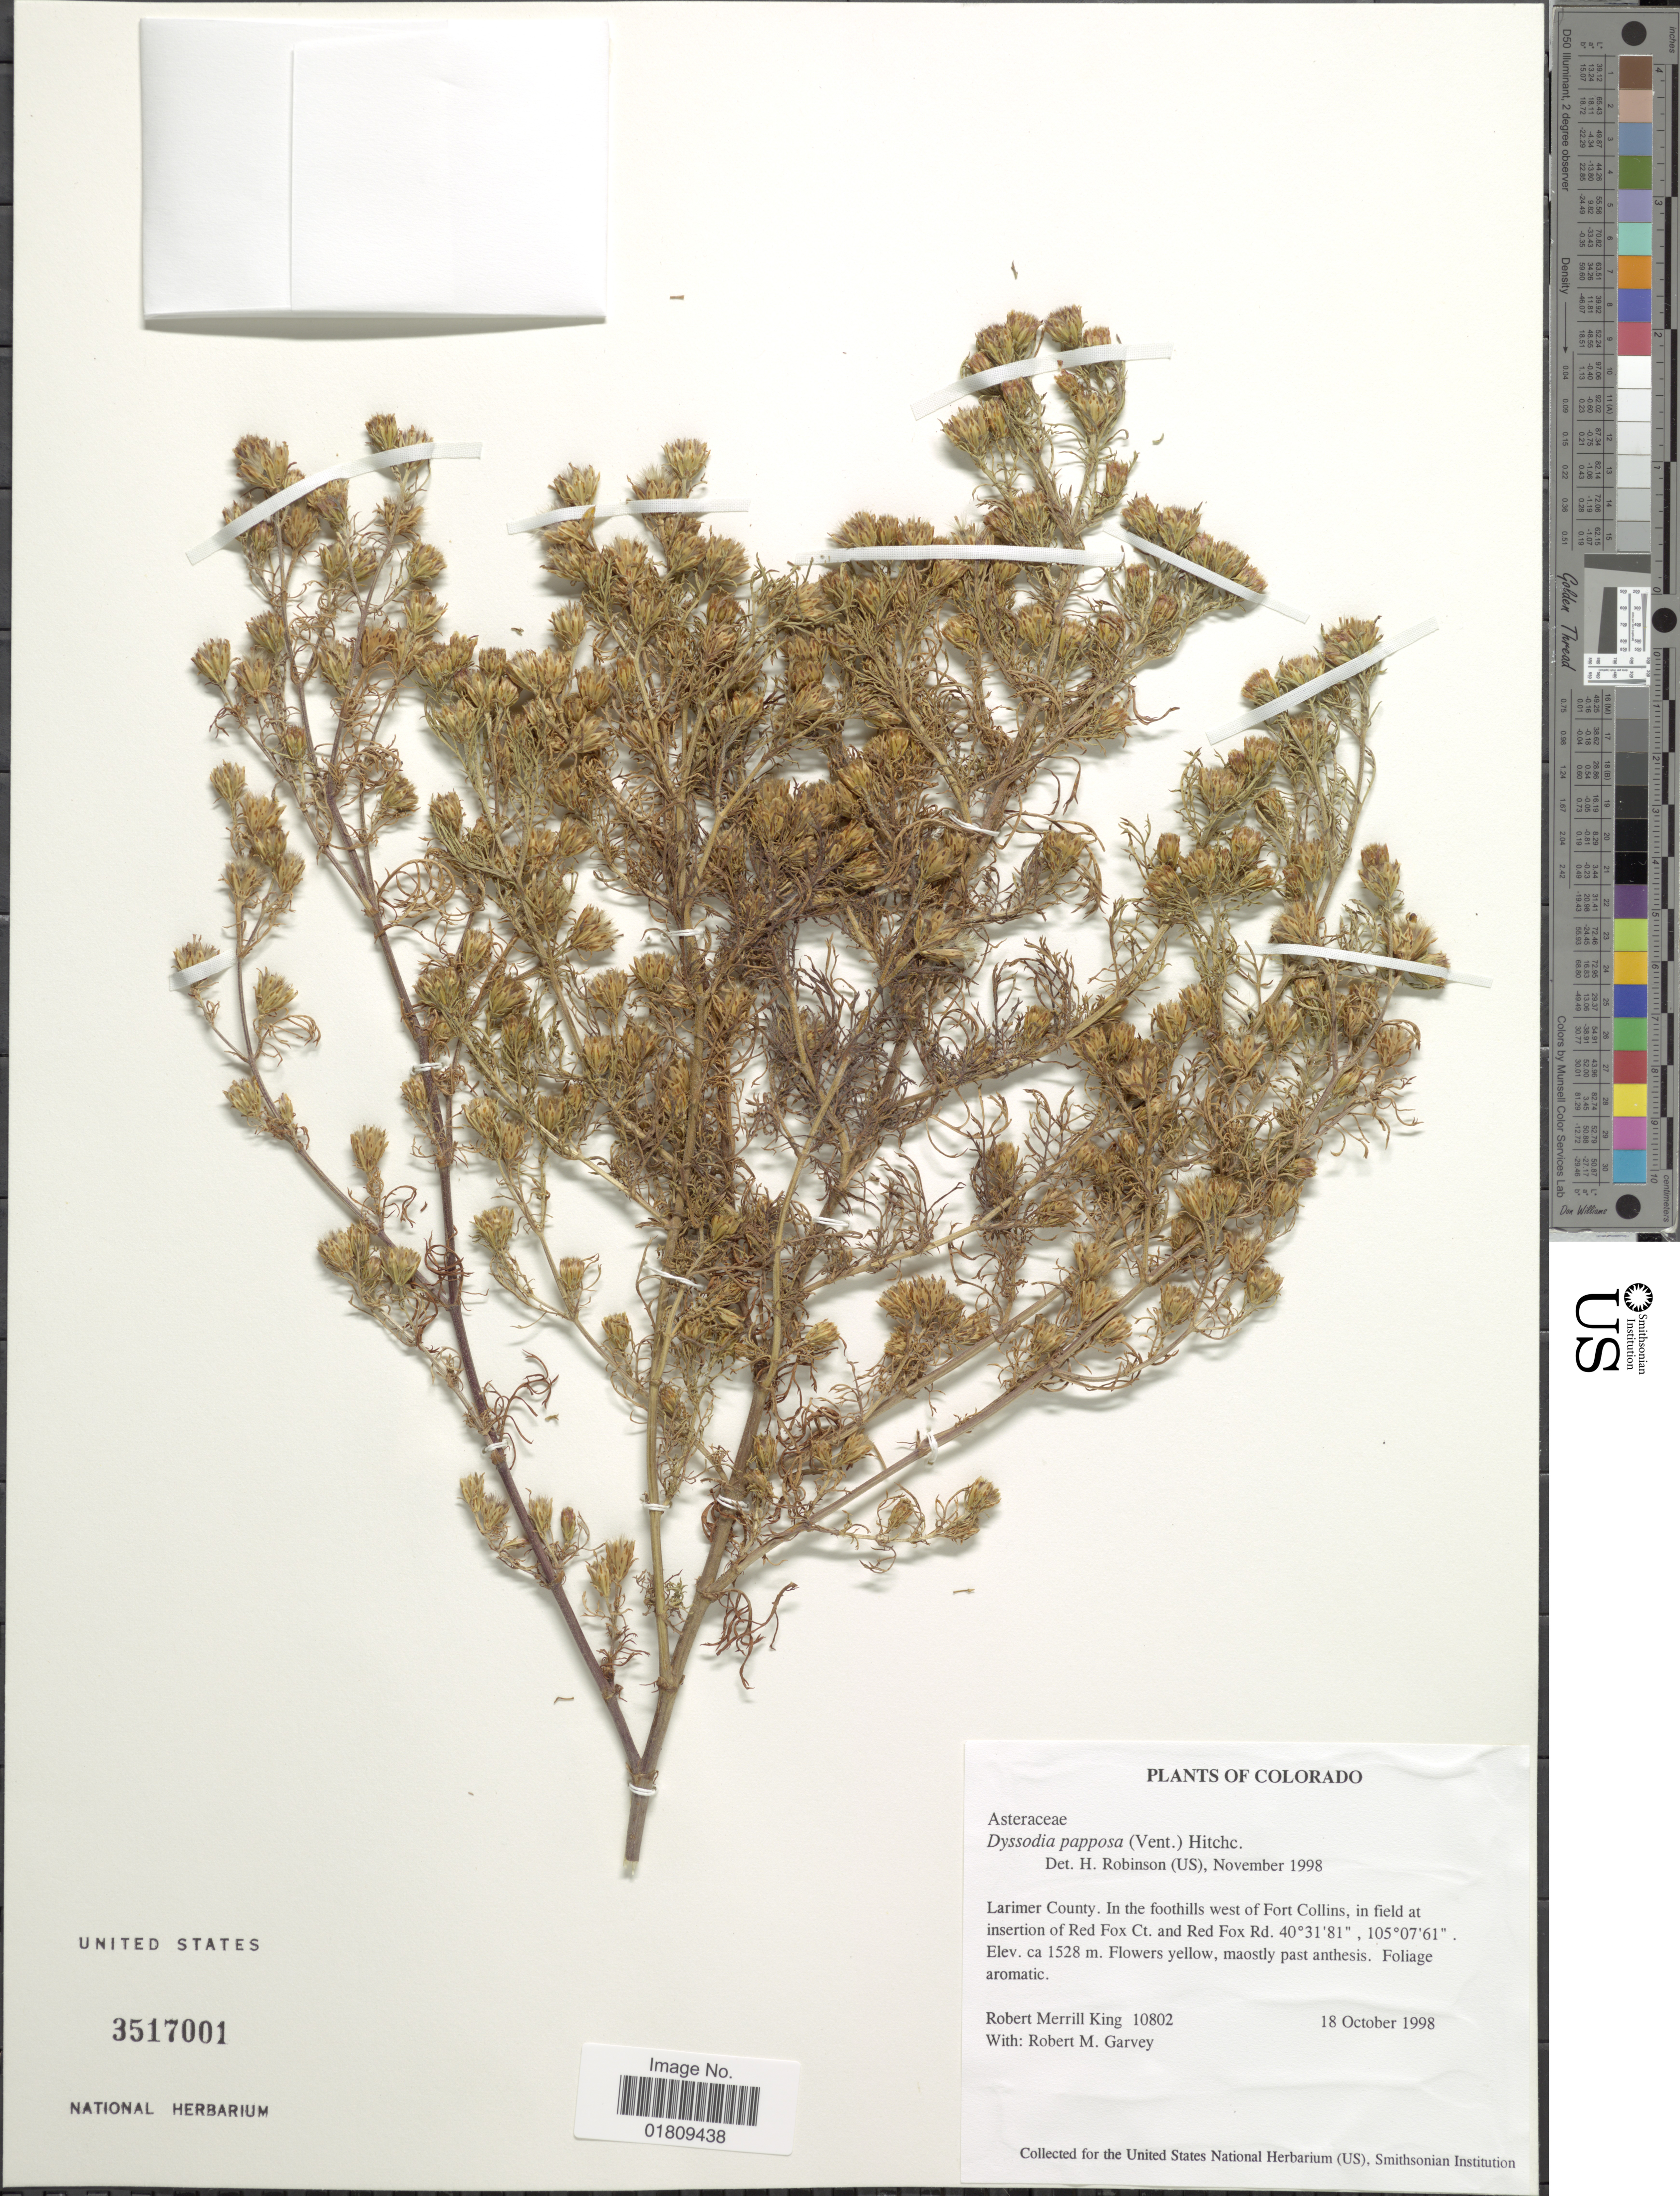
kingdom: Plantae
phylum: Tracheophyta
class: Magnoliopsida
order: Asterales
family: Asteraceae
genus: Dyssodia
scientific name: Dyssodia papposa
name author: (Vent.) Hitchc.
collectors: R. M. King & R. Garvey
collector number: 10802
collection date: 1898-10-18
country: United States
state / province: Colorado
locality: Larimer County, in the foothills west of Fort Collins, in field at insertion of Red Fox Ct. and Red Fox Rd.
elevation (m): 1528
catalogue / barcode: US 3517001